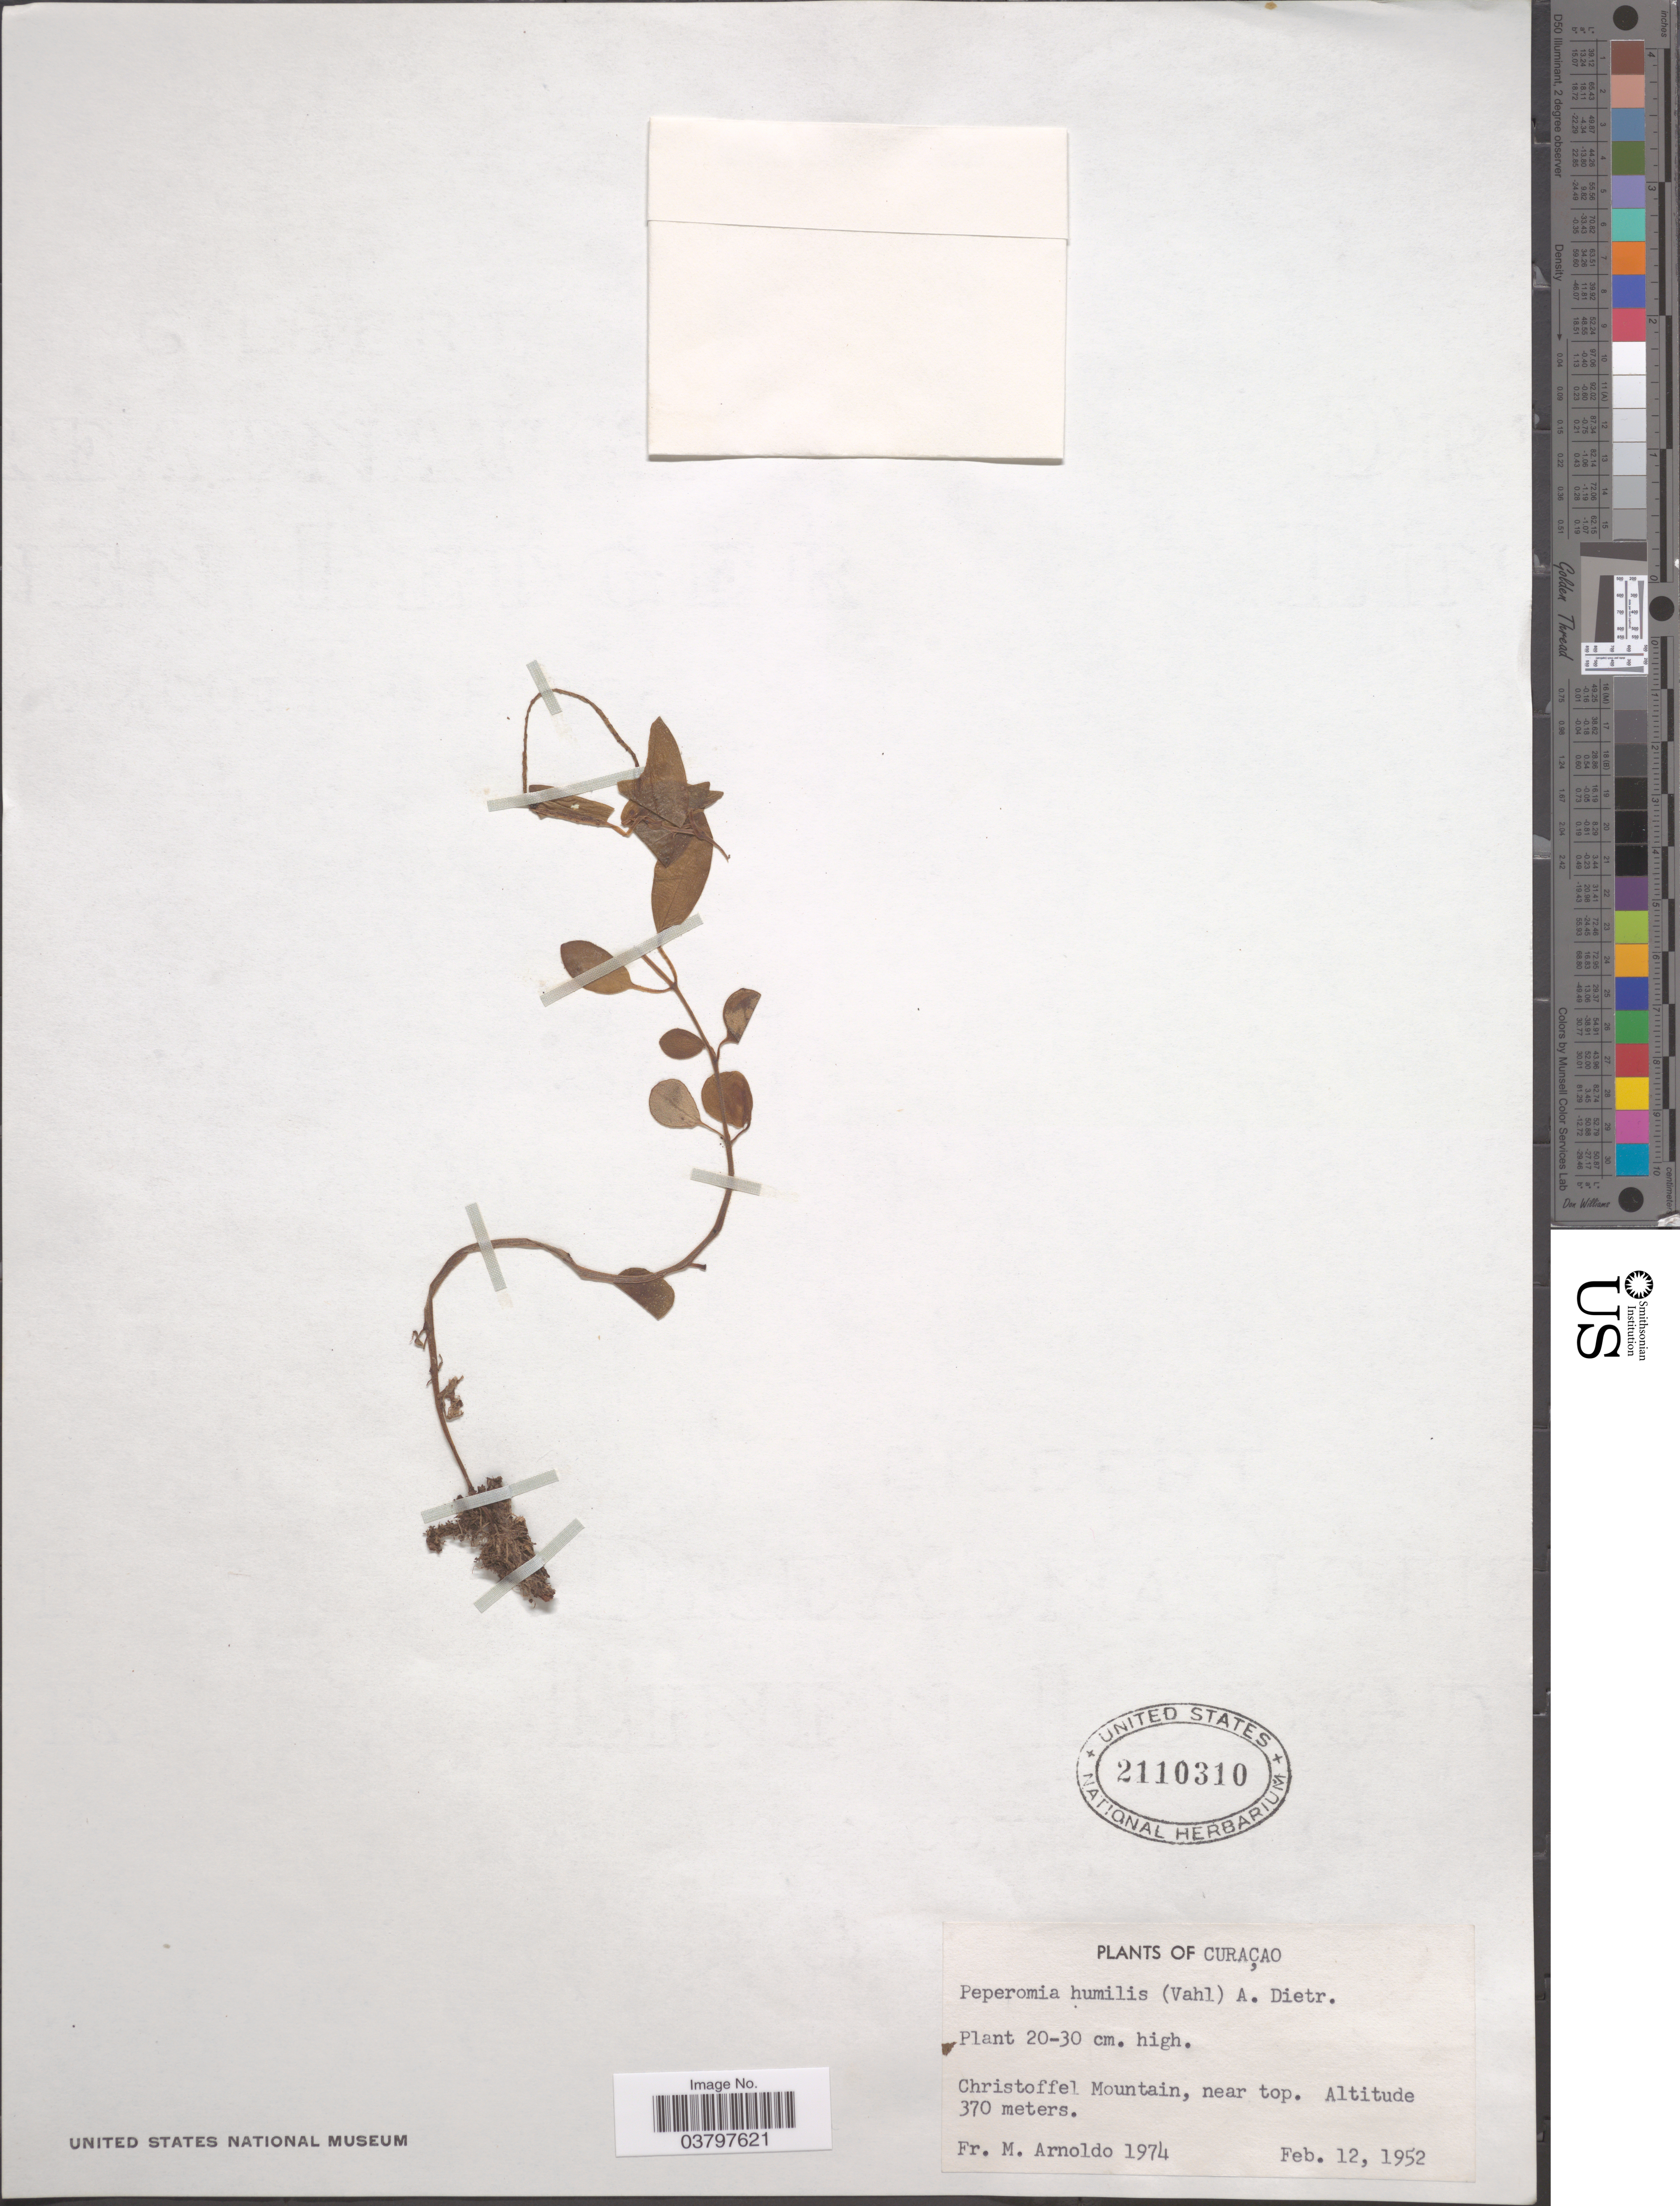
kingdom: Plantae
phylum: Tracheophyta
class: Magnoliopsida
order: Piperales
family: Piperaceae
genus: Peperomia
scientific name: Peperomia humilis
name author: (Vahl) A. Dietr.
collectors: N. Arnoldo-Broeders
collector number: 1974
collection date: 1952-02-12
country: Curaçao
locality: Christoffel Mountain, near top.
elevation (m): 370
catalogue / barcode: US 2110310